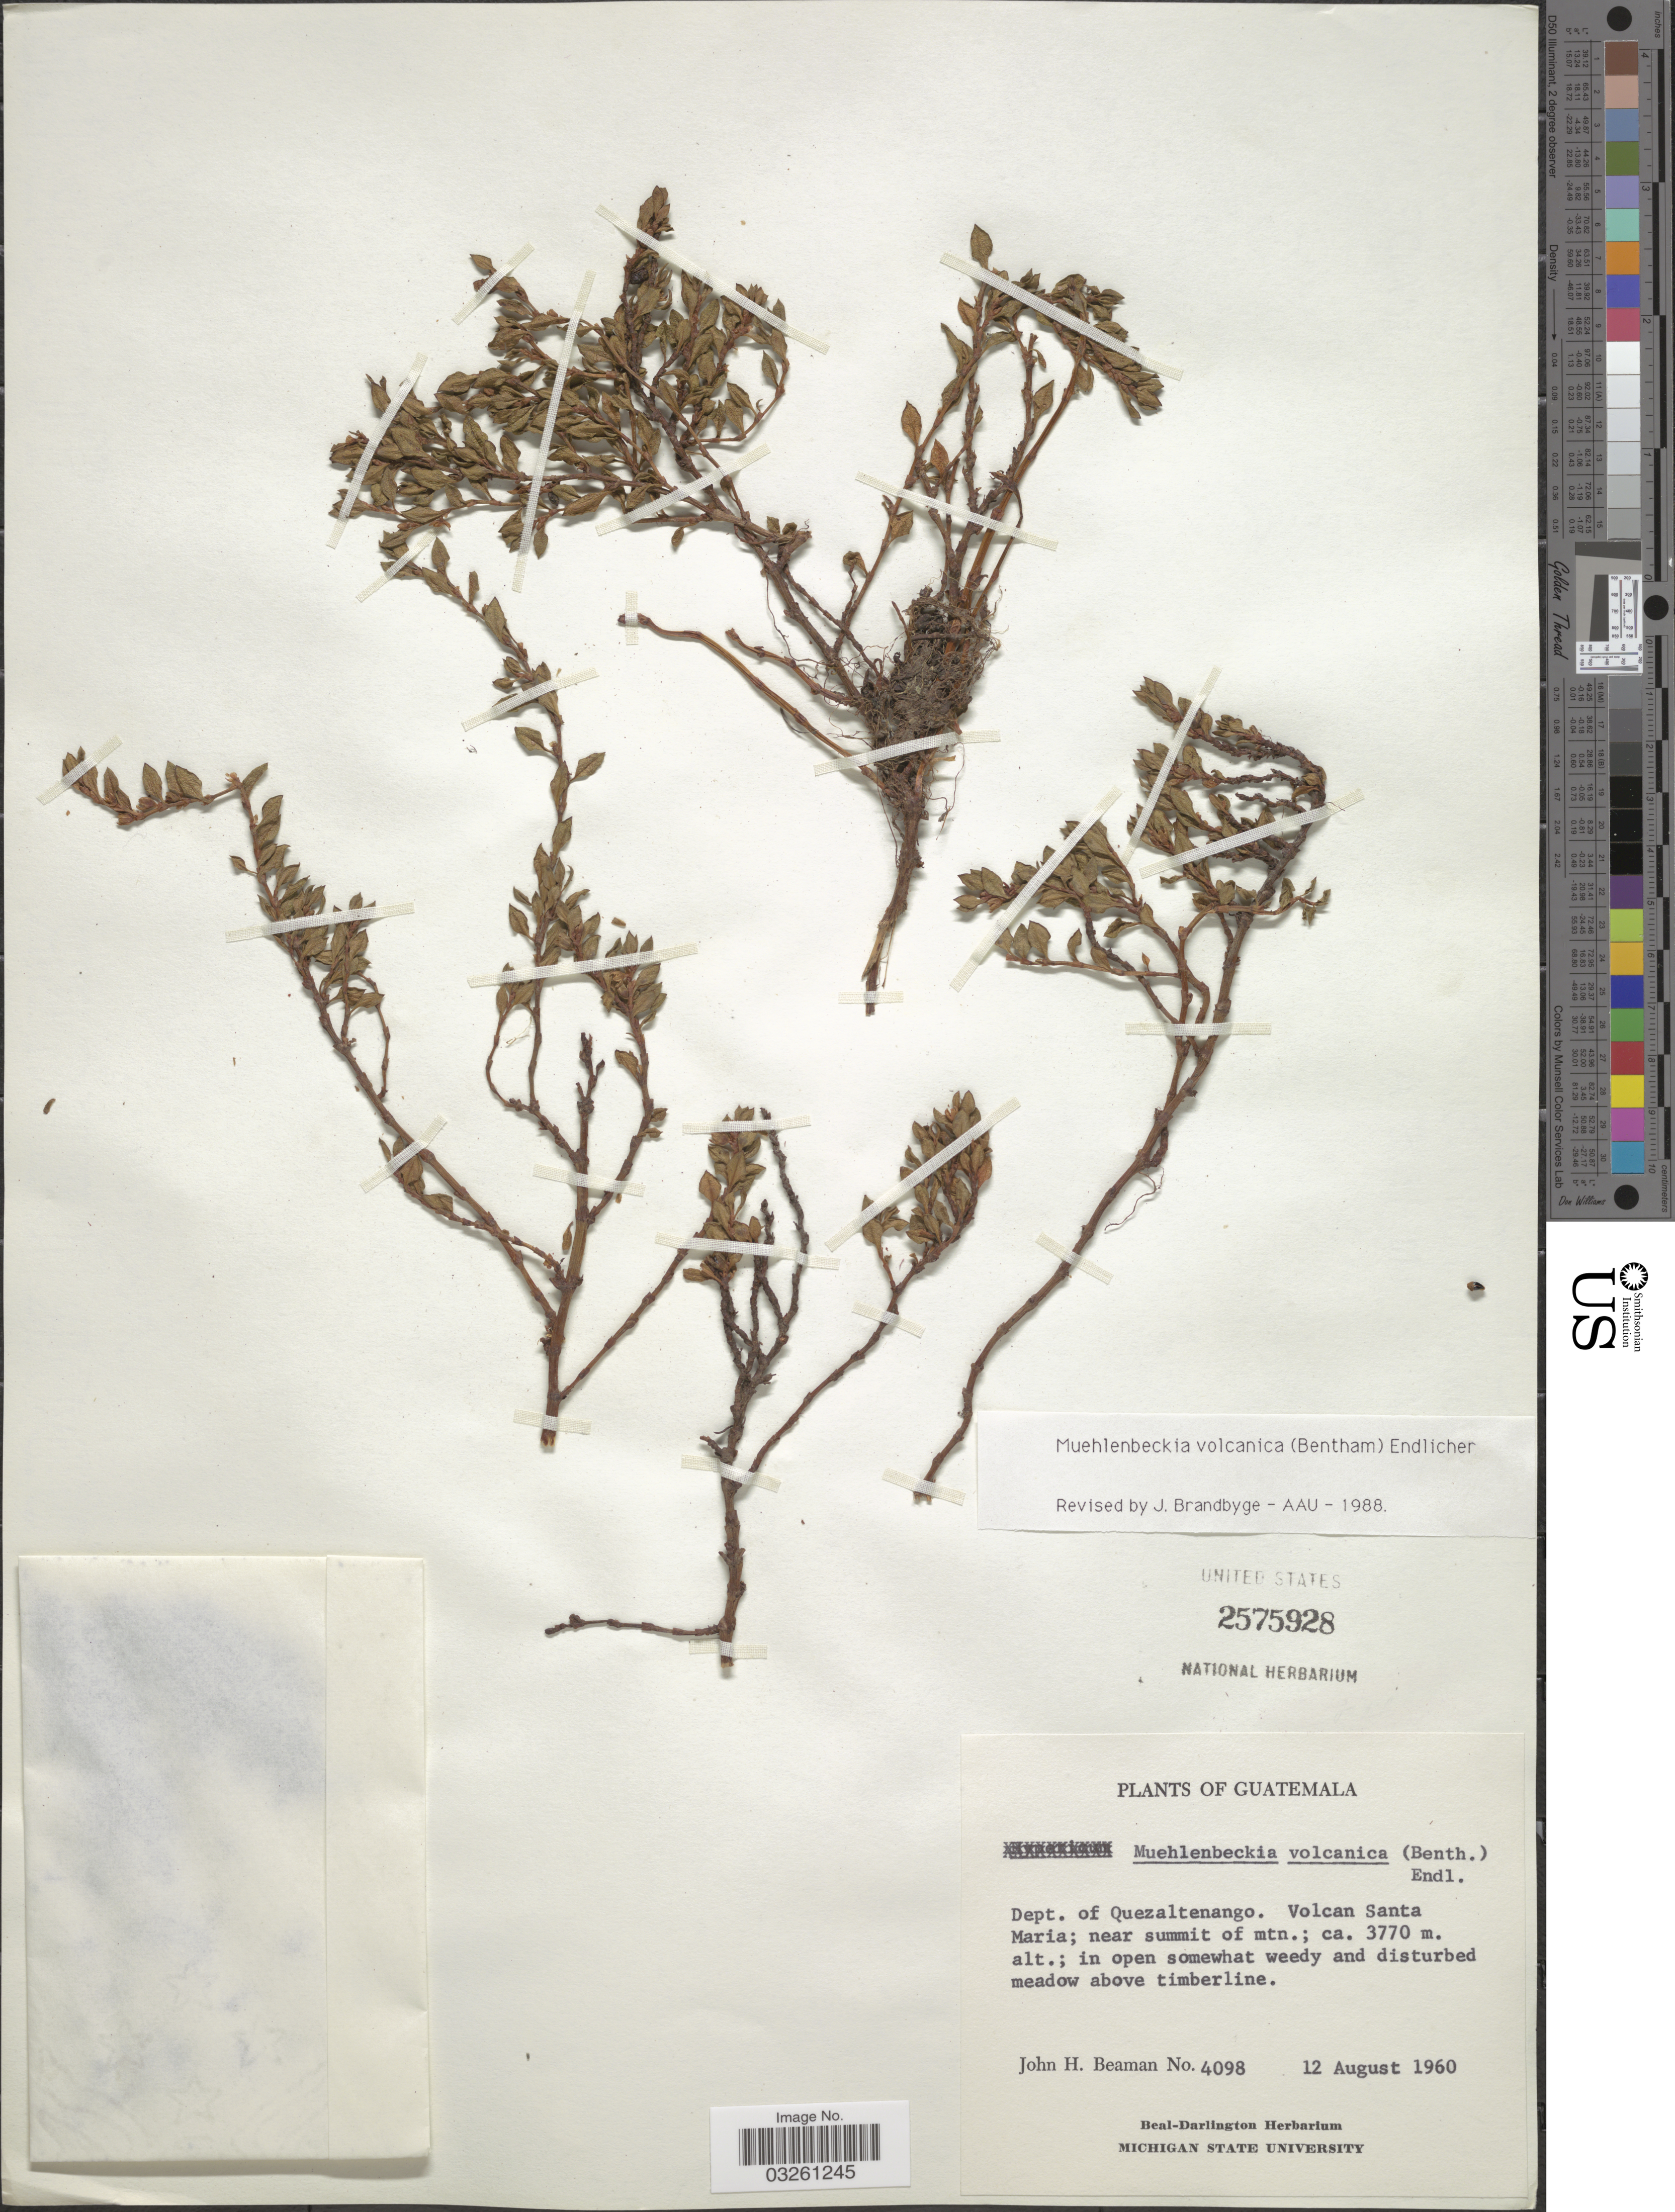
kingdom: Plantae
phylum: Tracheophyta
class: Magnoliopsida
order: Caryophyllales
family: Polygonaceae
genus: Muehlenbeckia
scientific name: Muehlenbeckia vulcanica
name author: Meisn.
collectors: J. H. Beaman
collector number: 4098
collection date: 1960-08-12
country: Guatemala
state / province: Quetzaltenango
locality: Dept. of Quezeltenango. Volcan Santa Maria; near summit of mtn.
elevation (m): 3770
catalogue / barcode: US 2575928